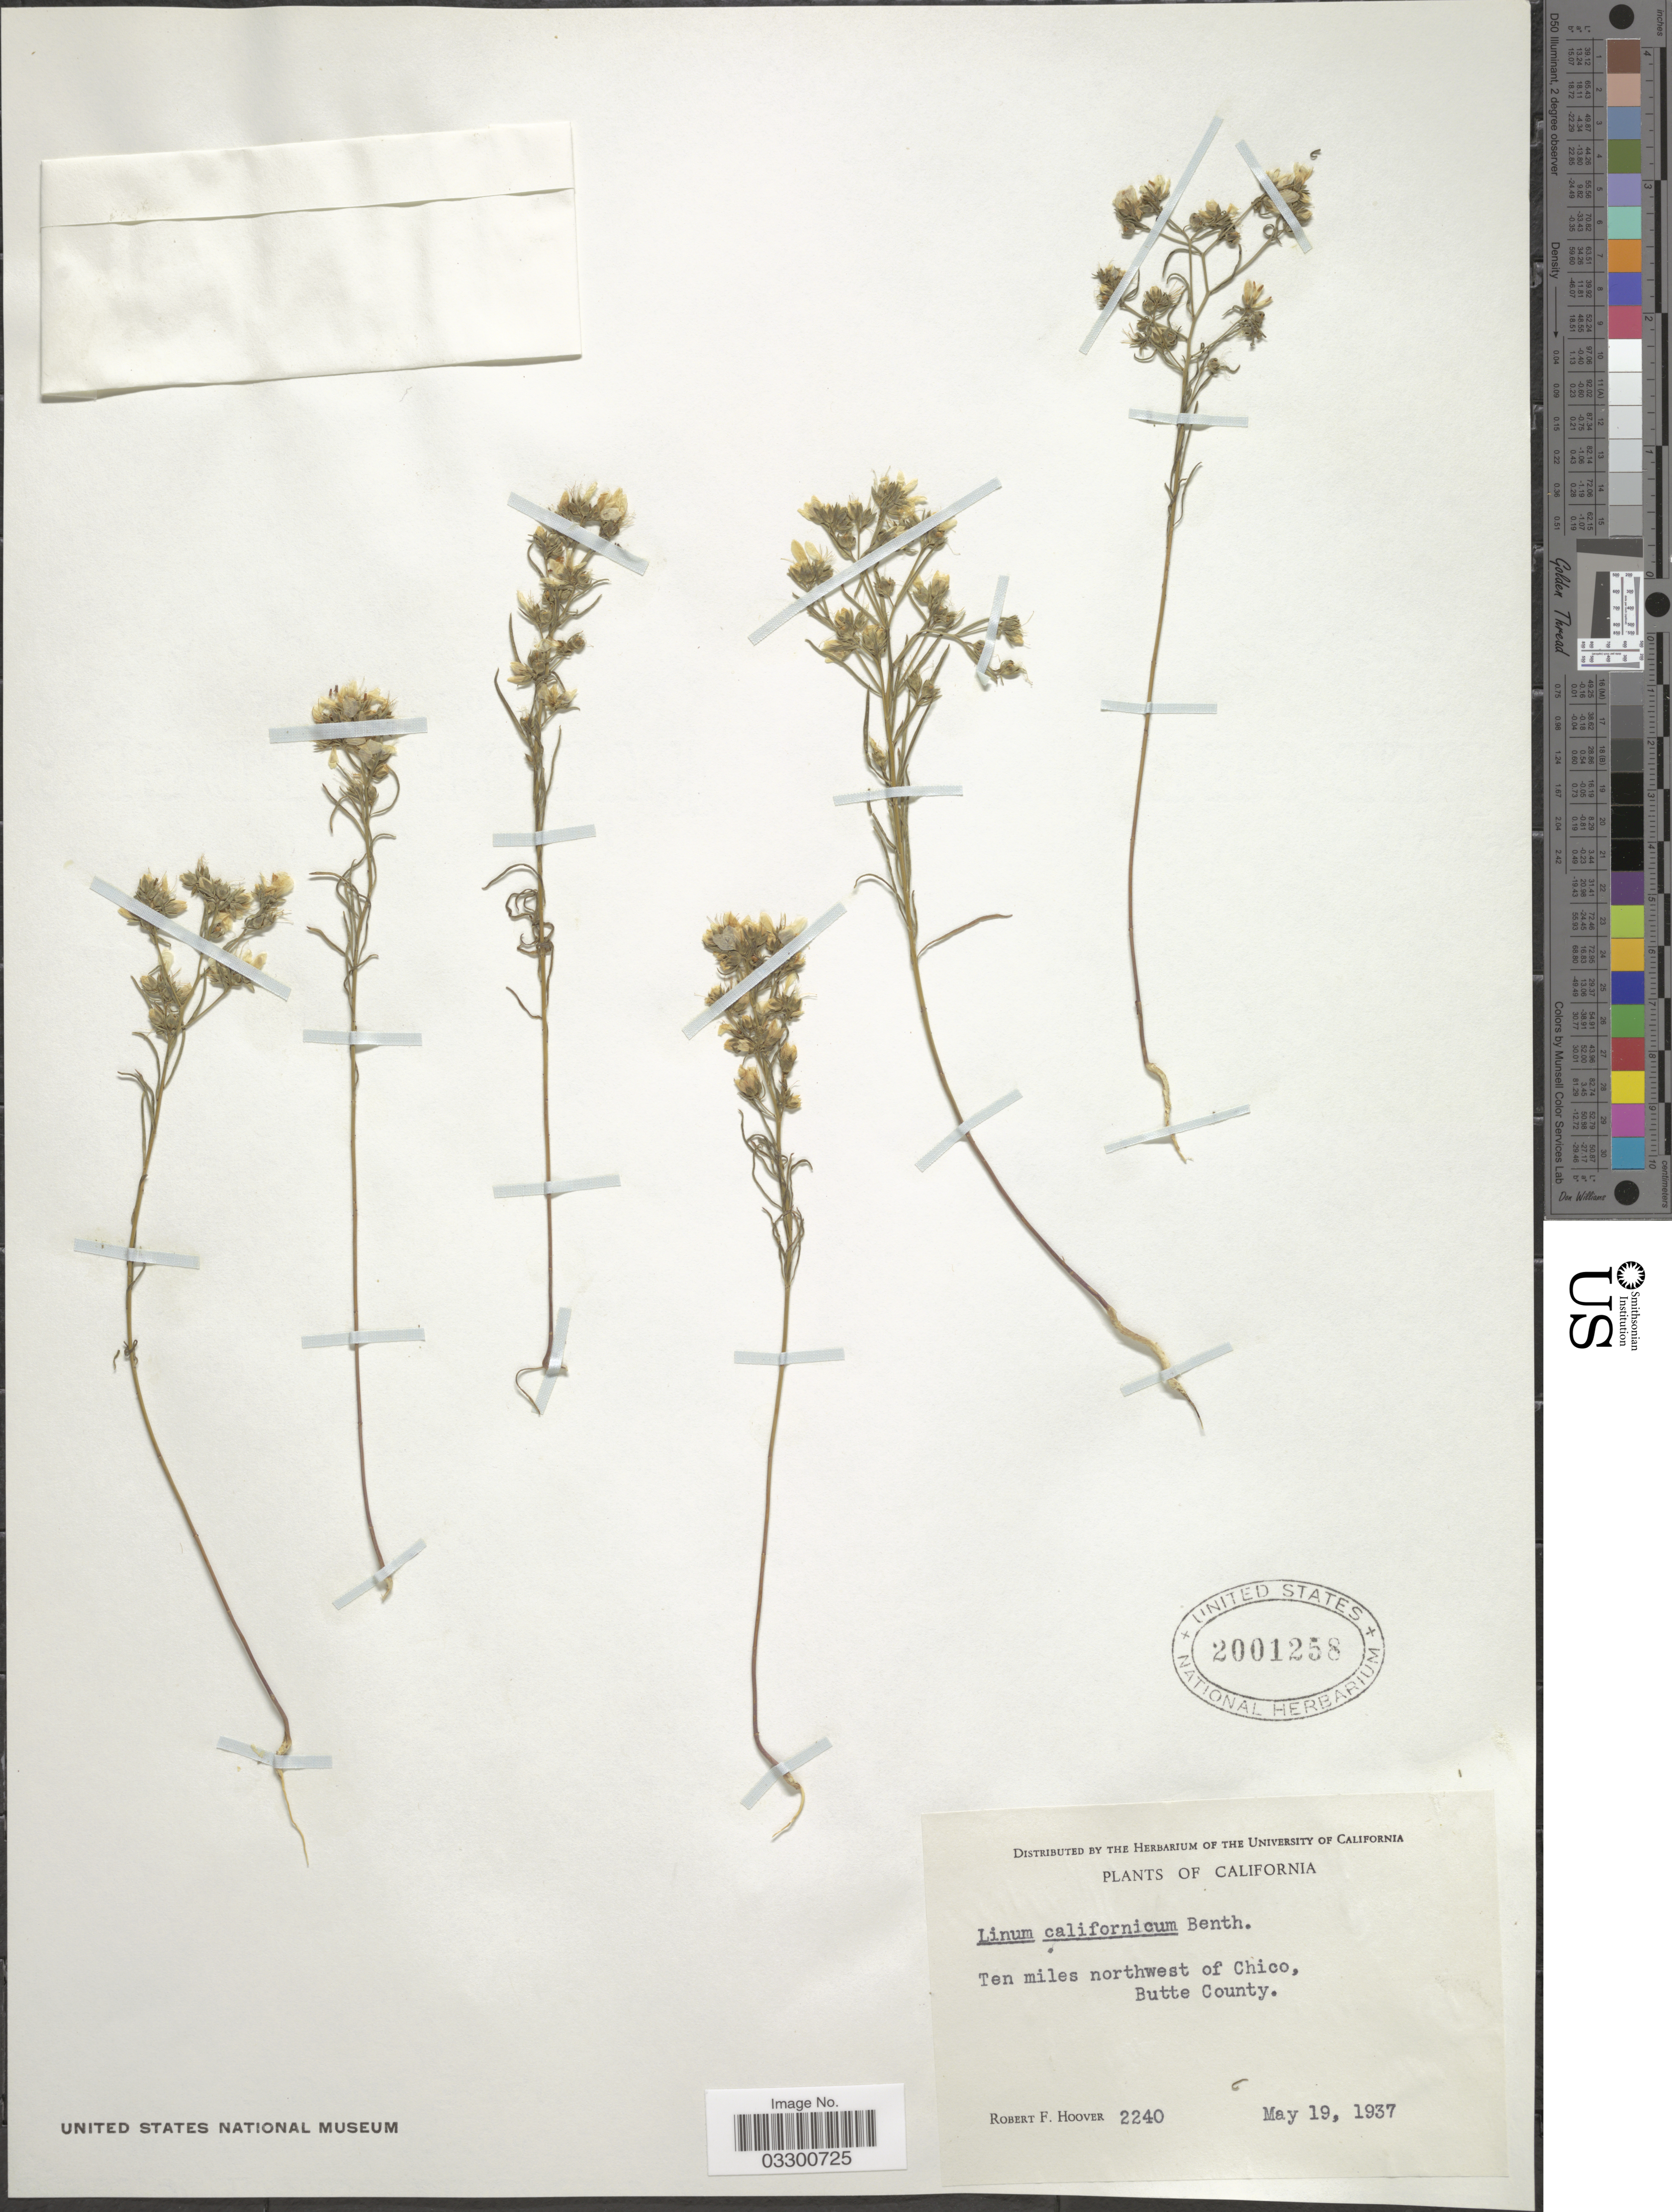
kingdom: Plantae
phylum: Tracheophyta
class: Magnoliopsida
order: Malpighiales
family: Linaceae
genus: Hesperolinon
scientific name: Hesperolinon californicum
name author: (Benth.) Small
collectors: R. F. Hoover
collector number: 2240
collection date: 1937-05-19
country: United States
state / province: California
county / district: Butte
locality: Ten miles northwest of Chico, Butte County.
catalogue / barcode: US 2001258